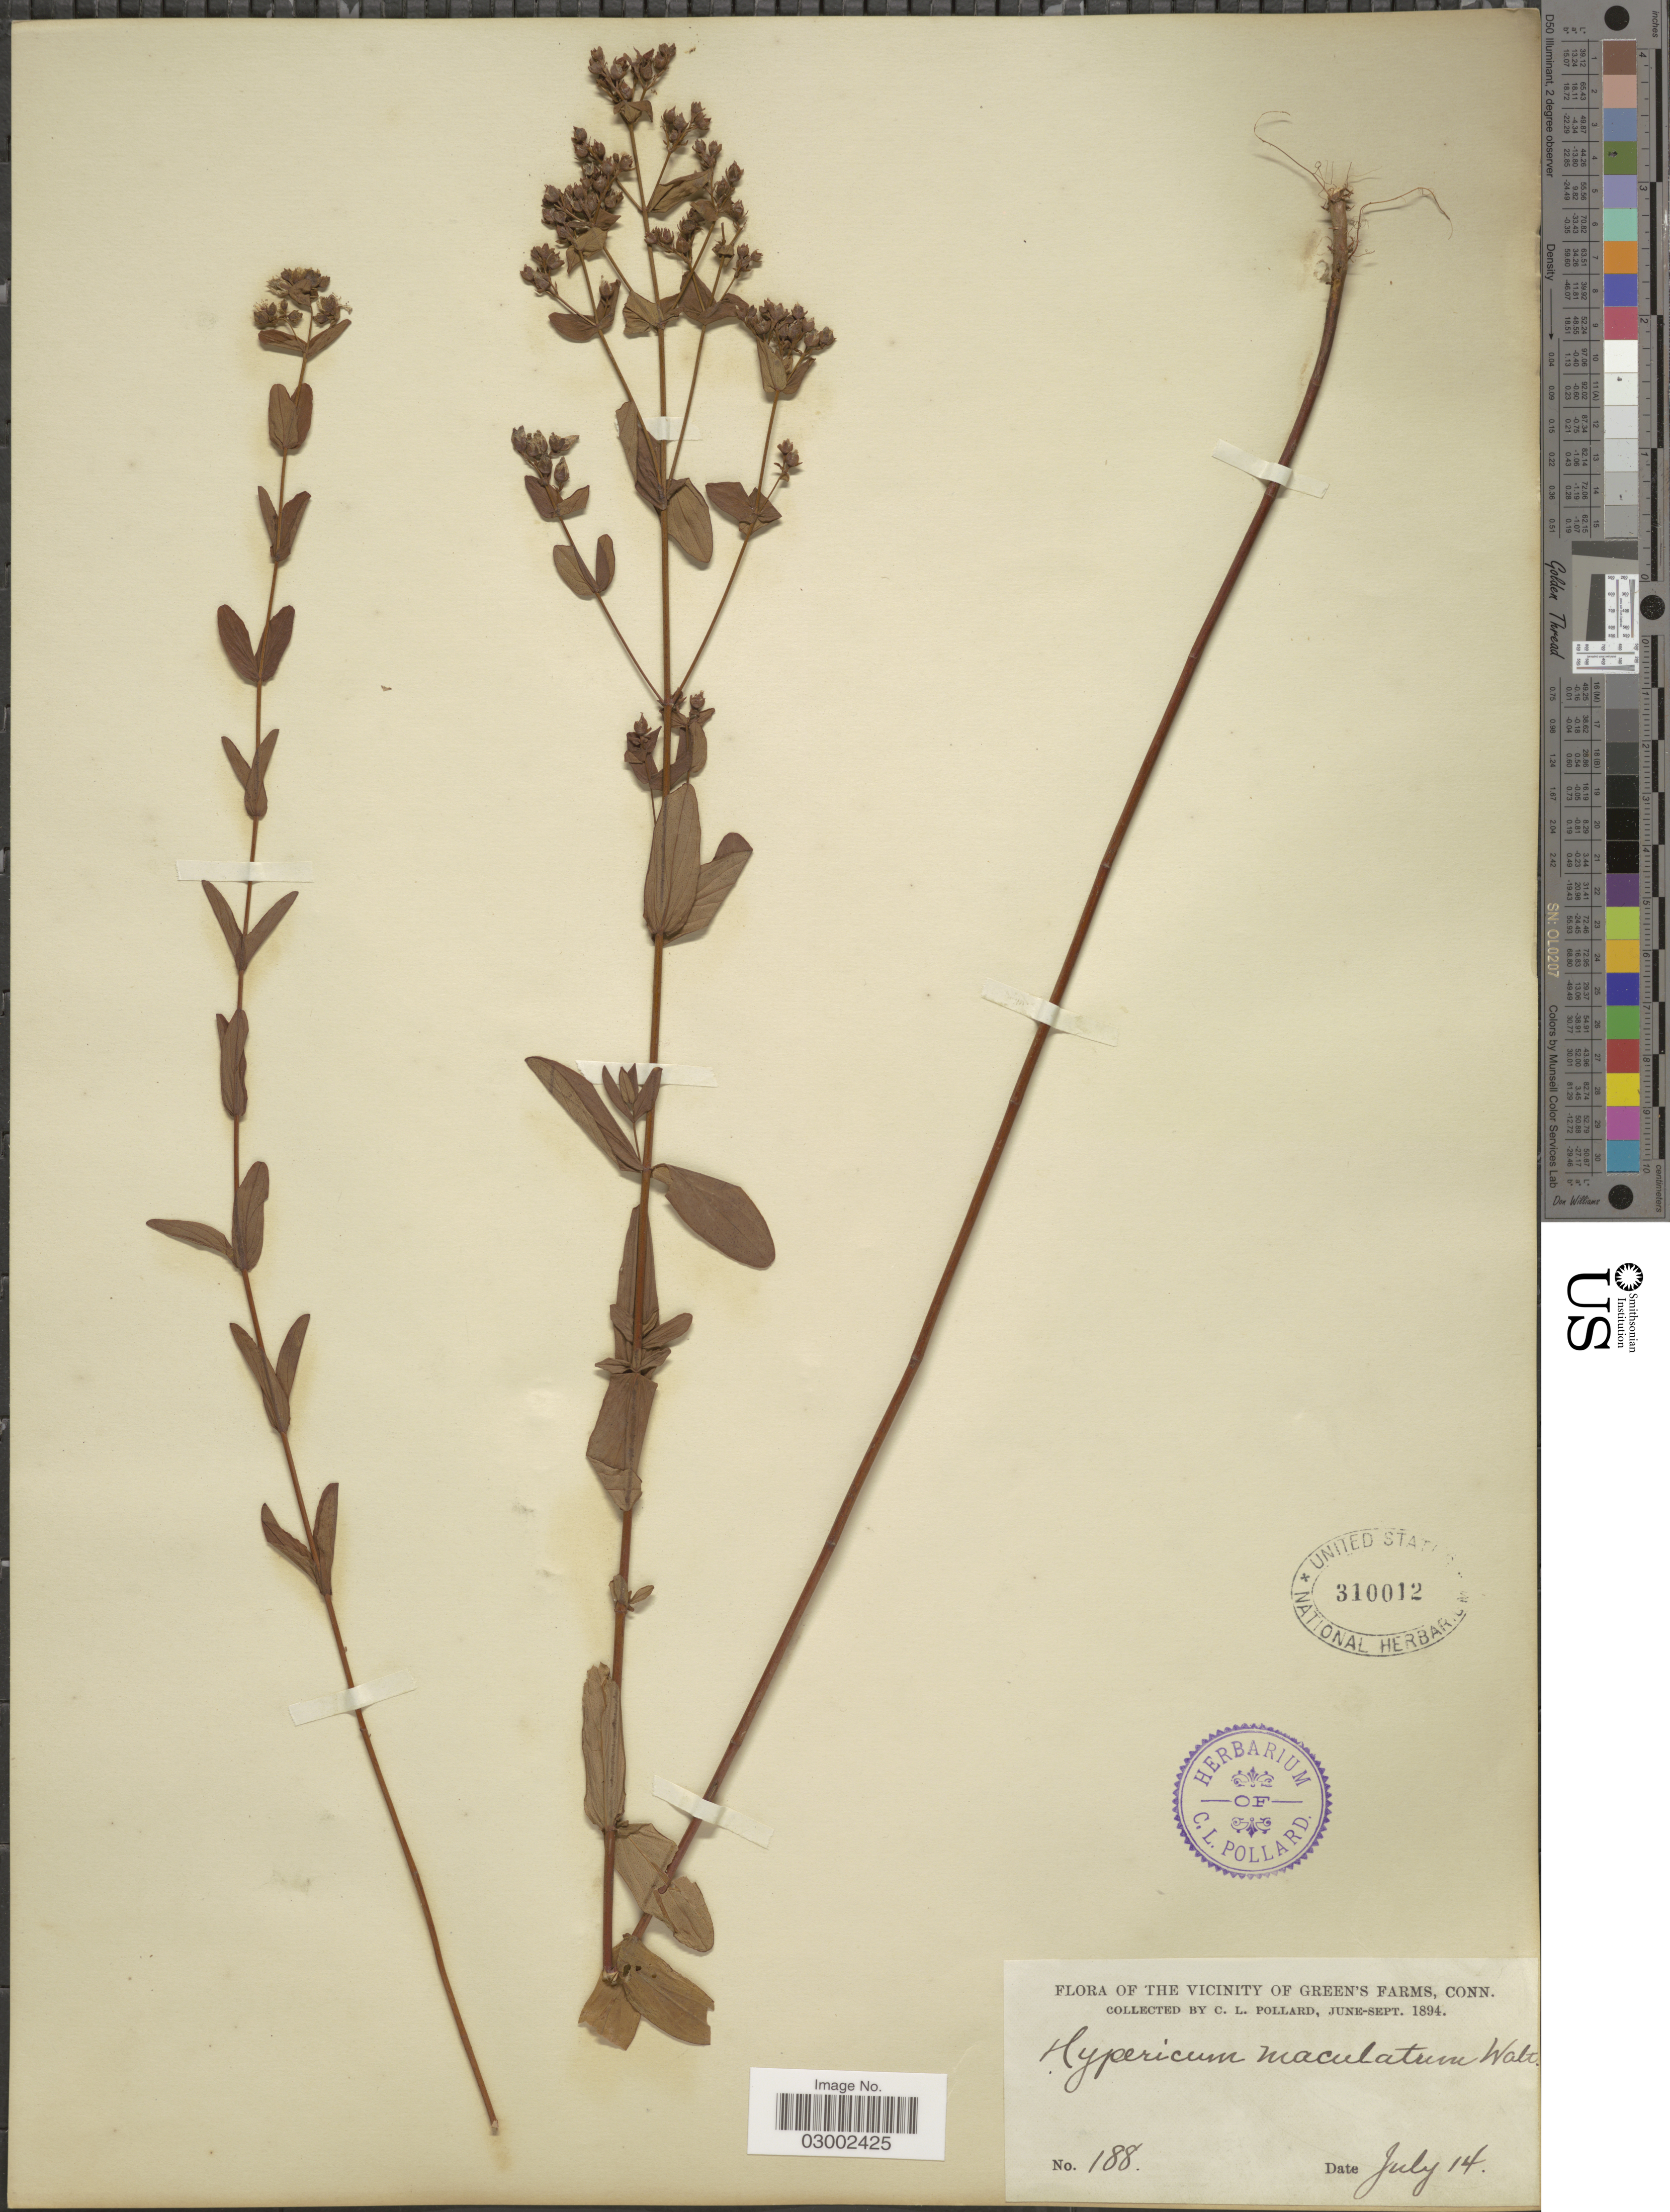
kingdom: Plantae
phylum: Tracheophyta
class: Magnoliopsida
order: Malpighiales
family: Hypericaceae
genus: Hypericum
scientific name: Hypericum punctatum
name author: Lam.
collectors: C. L. Pollard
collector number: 188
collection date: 1894-07-14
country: United States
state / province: Connecticut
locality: Vicinity of Green's Farms, Conn.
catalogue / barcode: US 310012